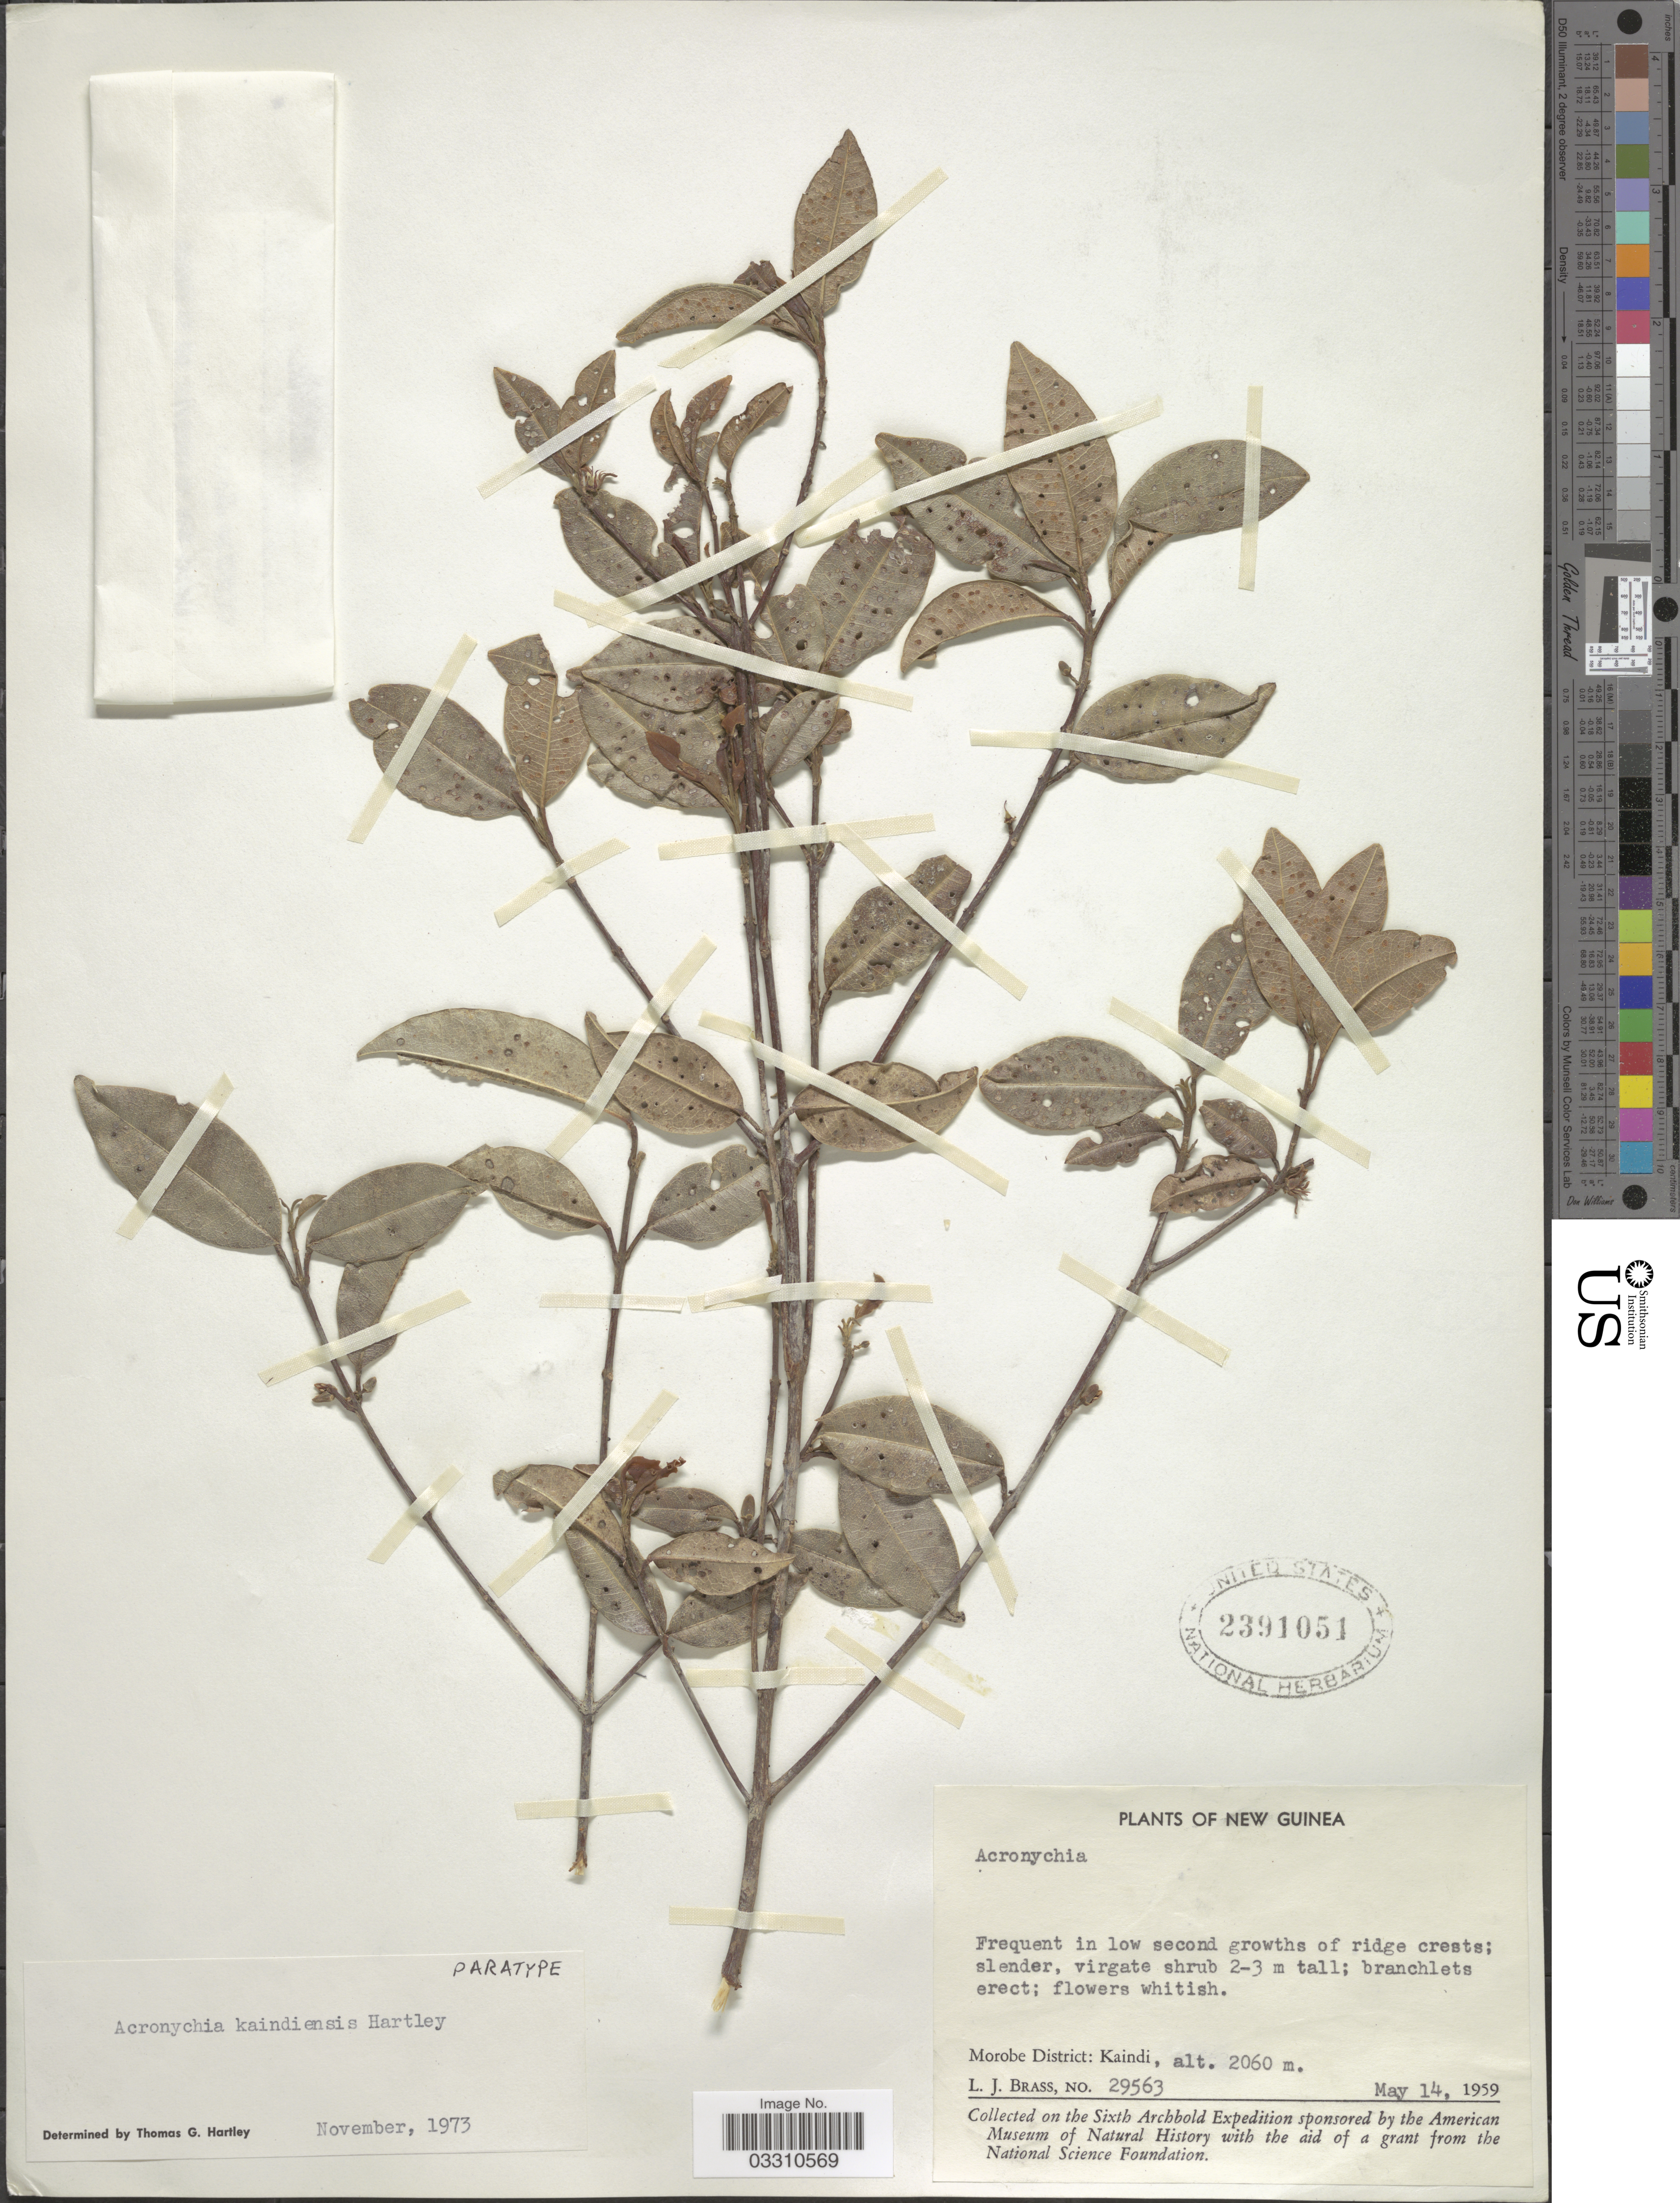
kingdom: Plantae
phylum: Tracheophyta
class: Magnoliopsida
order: Sapindales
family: Rutaceae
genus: Acronychia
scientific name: Acronychia kaindiensis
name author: T.G. Hartley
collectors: L. J. Brass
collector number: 29563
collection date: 1959-05-14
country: Papua New Guinea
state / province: Morobe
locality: New Guinea. Morobe District: Kaindi.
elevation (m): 2060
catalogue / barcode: US 2391051